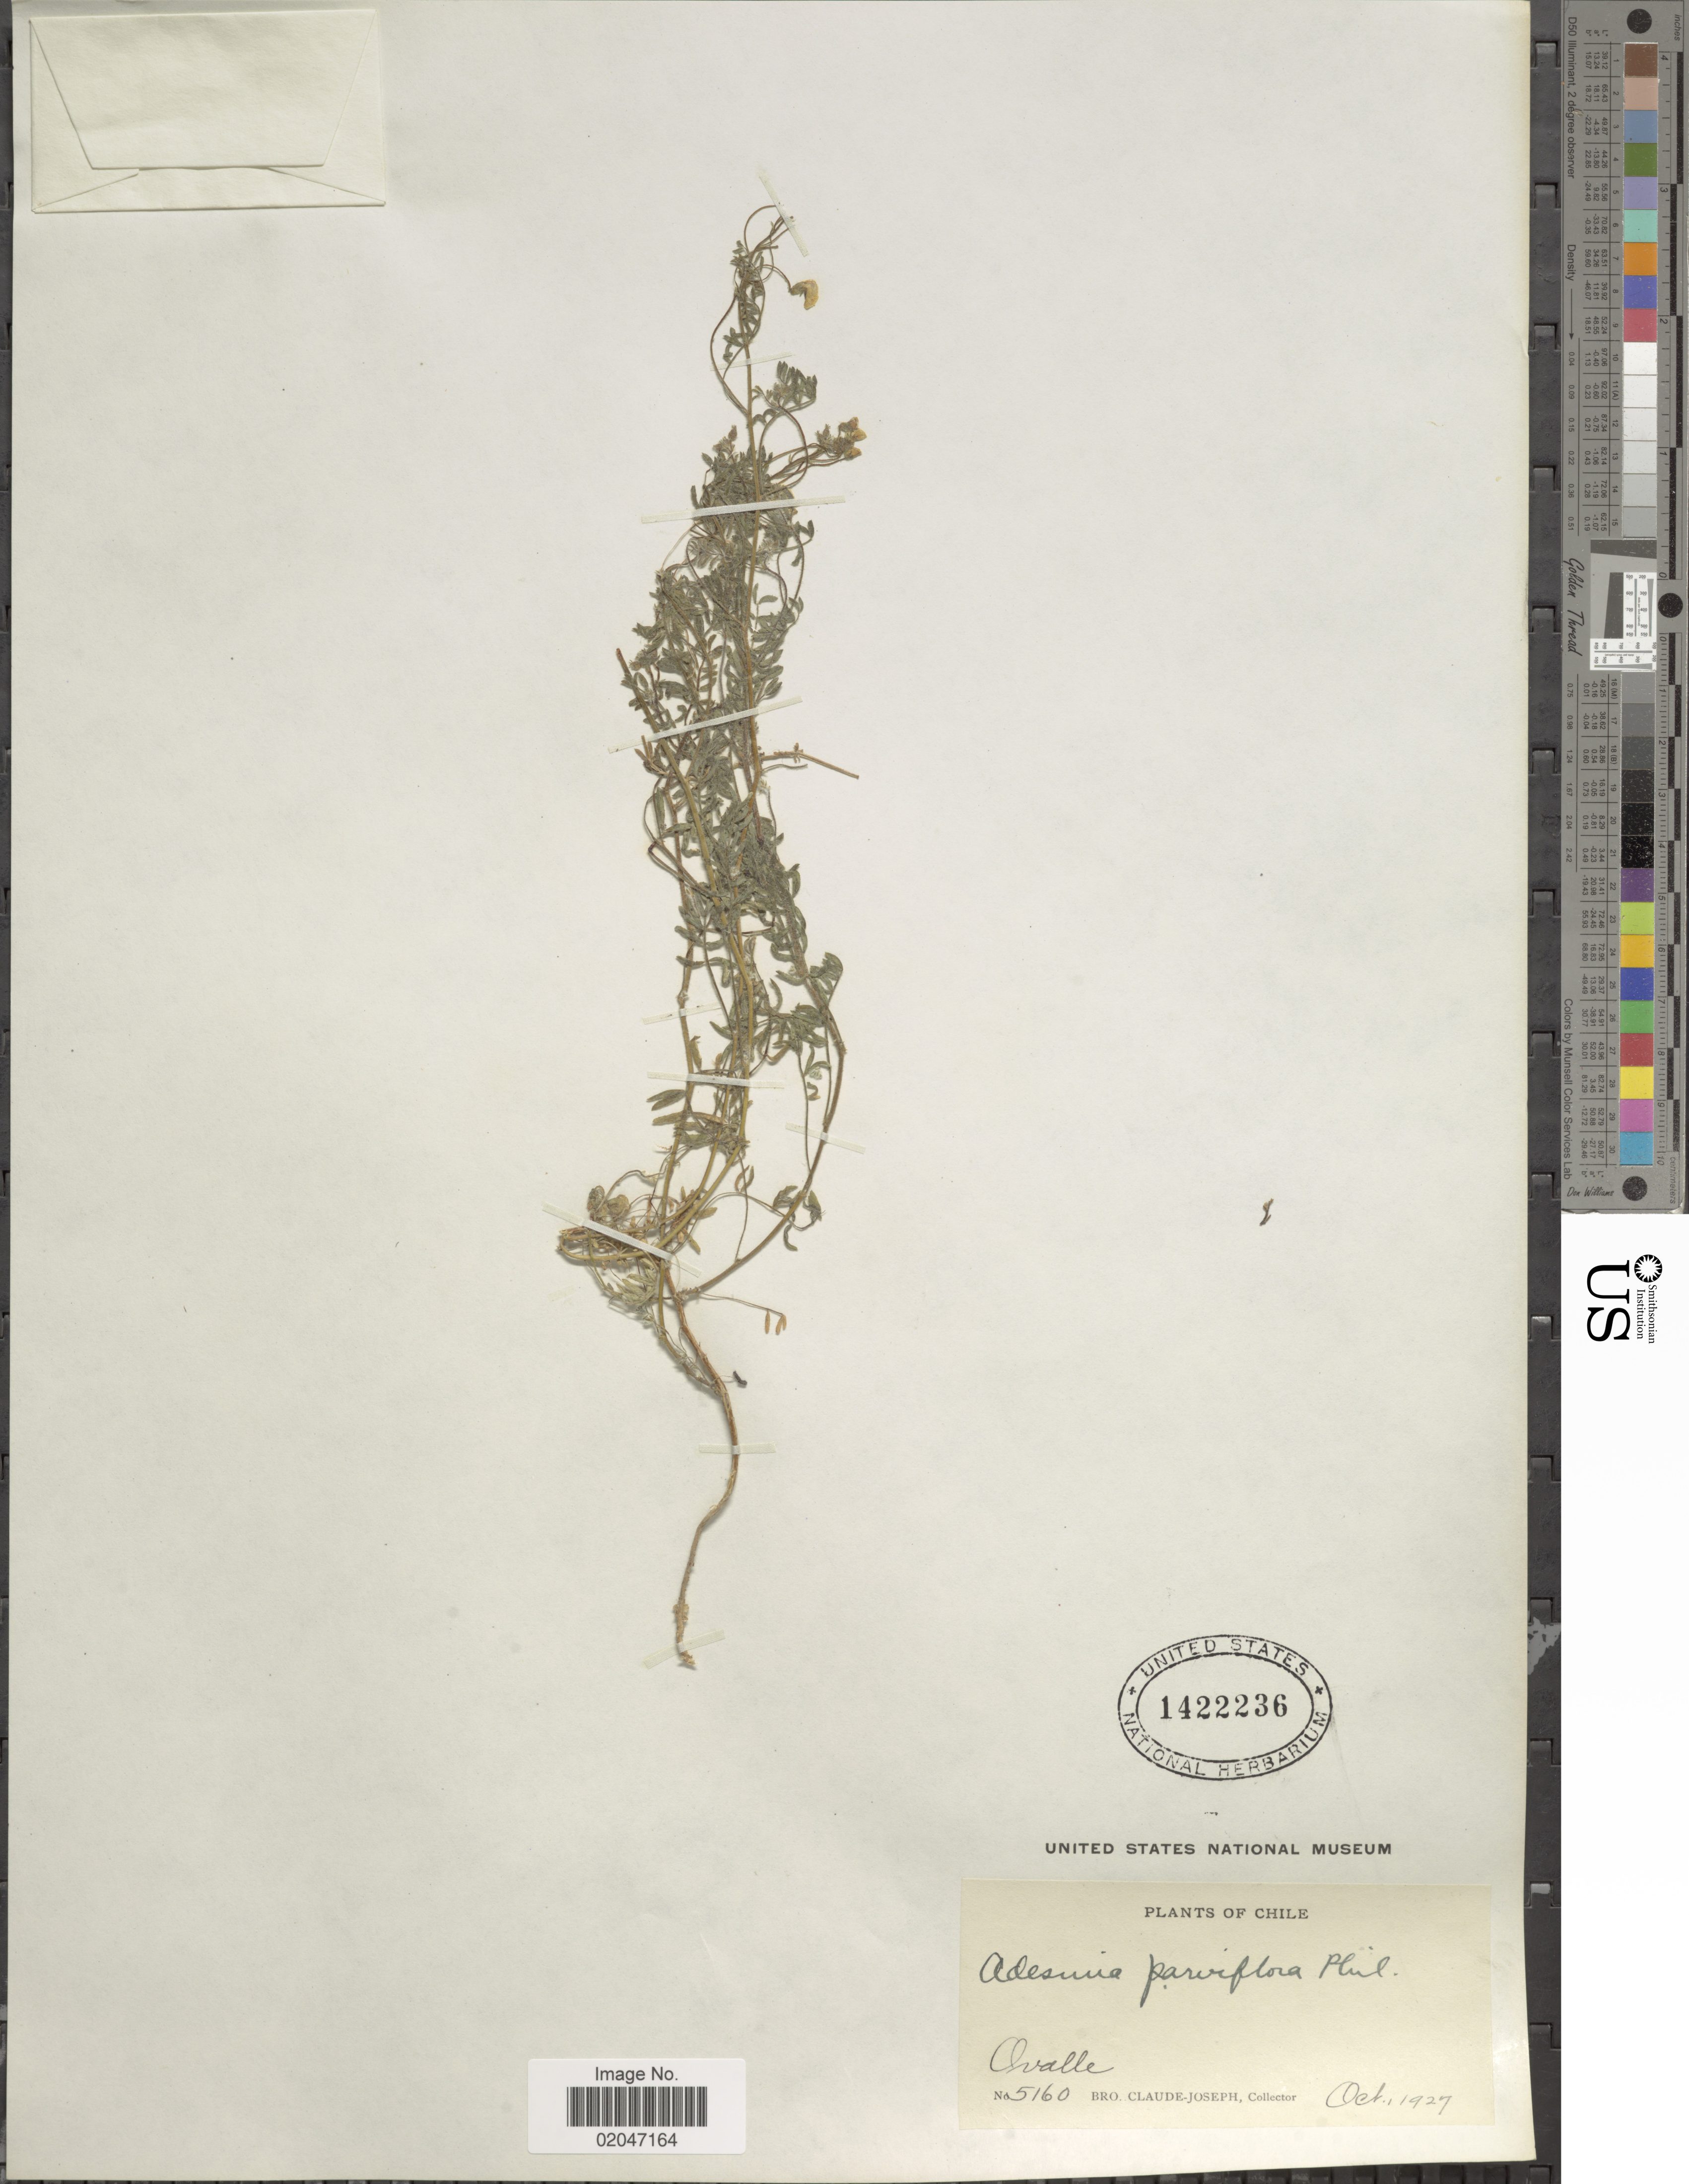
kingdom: Plantae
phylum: Tracheophyta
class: Magnoliopsida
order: Fabales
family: Fabaceae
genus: Adesmia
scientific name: Adesmia parviflora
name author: Clos in Gay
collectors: Bro. Claude-Joseph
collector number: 5160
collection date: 1927-10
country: Chile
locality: Ovalle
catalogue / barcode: US 1422236